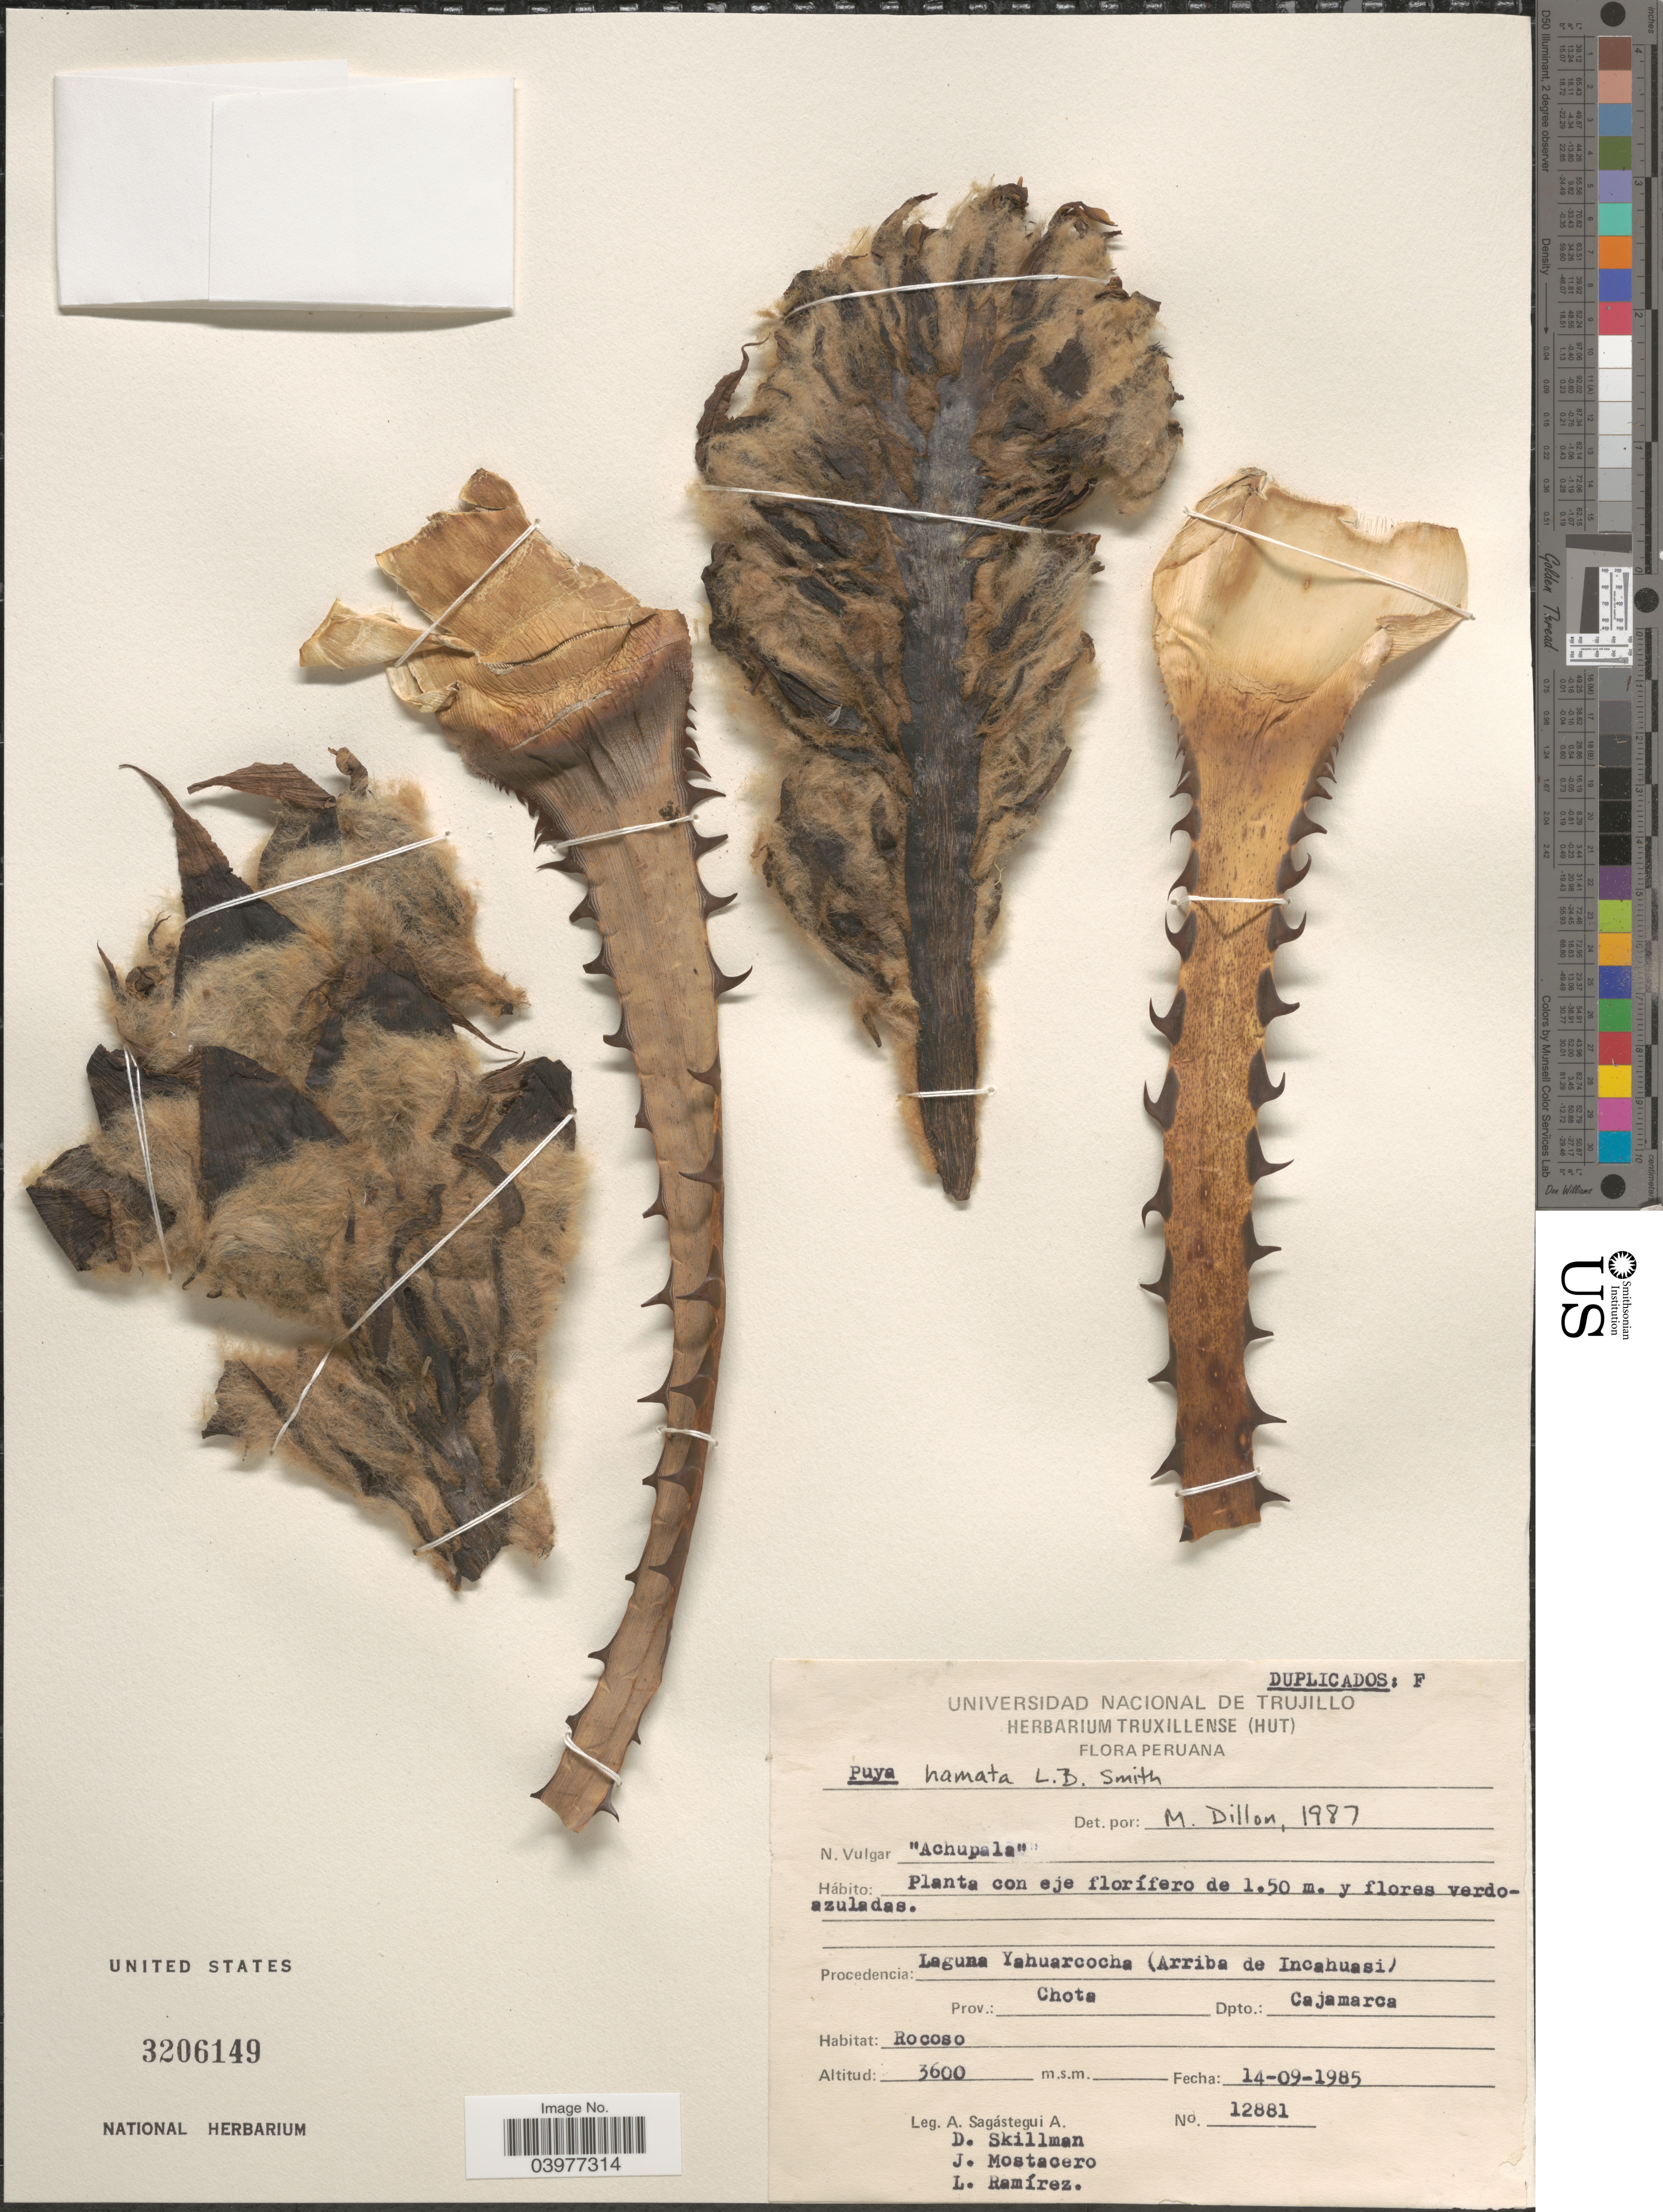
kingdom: Plantae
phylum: Tracheophyta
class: Liliopsida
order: Poales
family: Bromeliaceae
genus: Puya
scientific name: Puya hamata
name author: L.B. Sm.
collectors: A. Sagástegui A., D. Skillman, J. Mostacero & L. Ramirez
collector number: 12881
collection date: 1985-09-14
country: Peru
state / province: Cajamarca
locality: Procedencia: Laguna Yahuarcocha (Arriba de Incahuasi) Prov.: Chota. Dpto.: Cajamarca.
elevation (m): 3600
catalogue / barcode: US 3206149